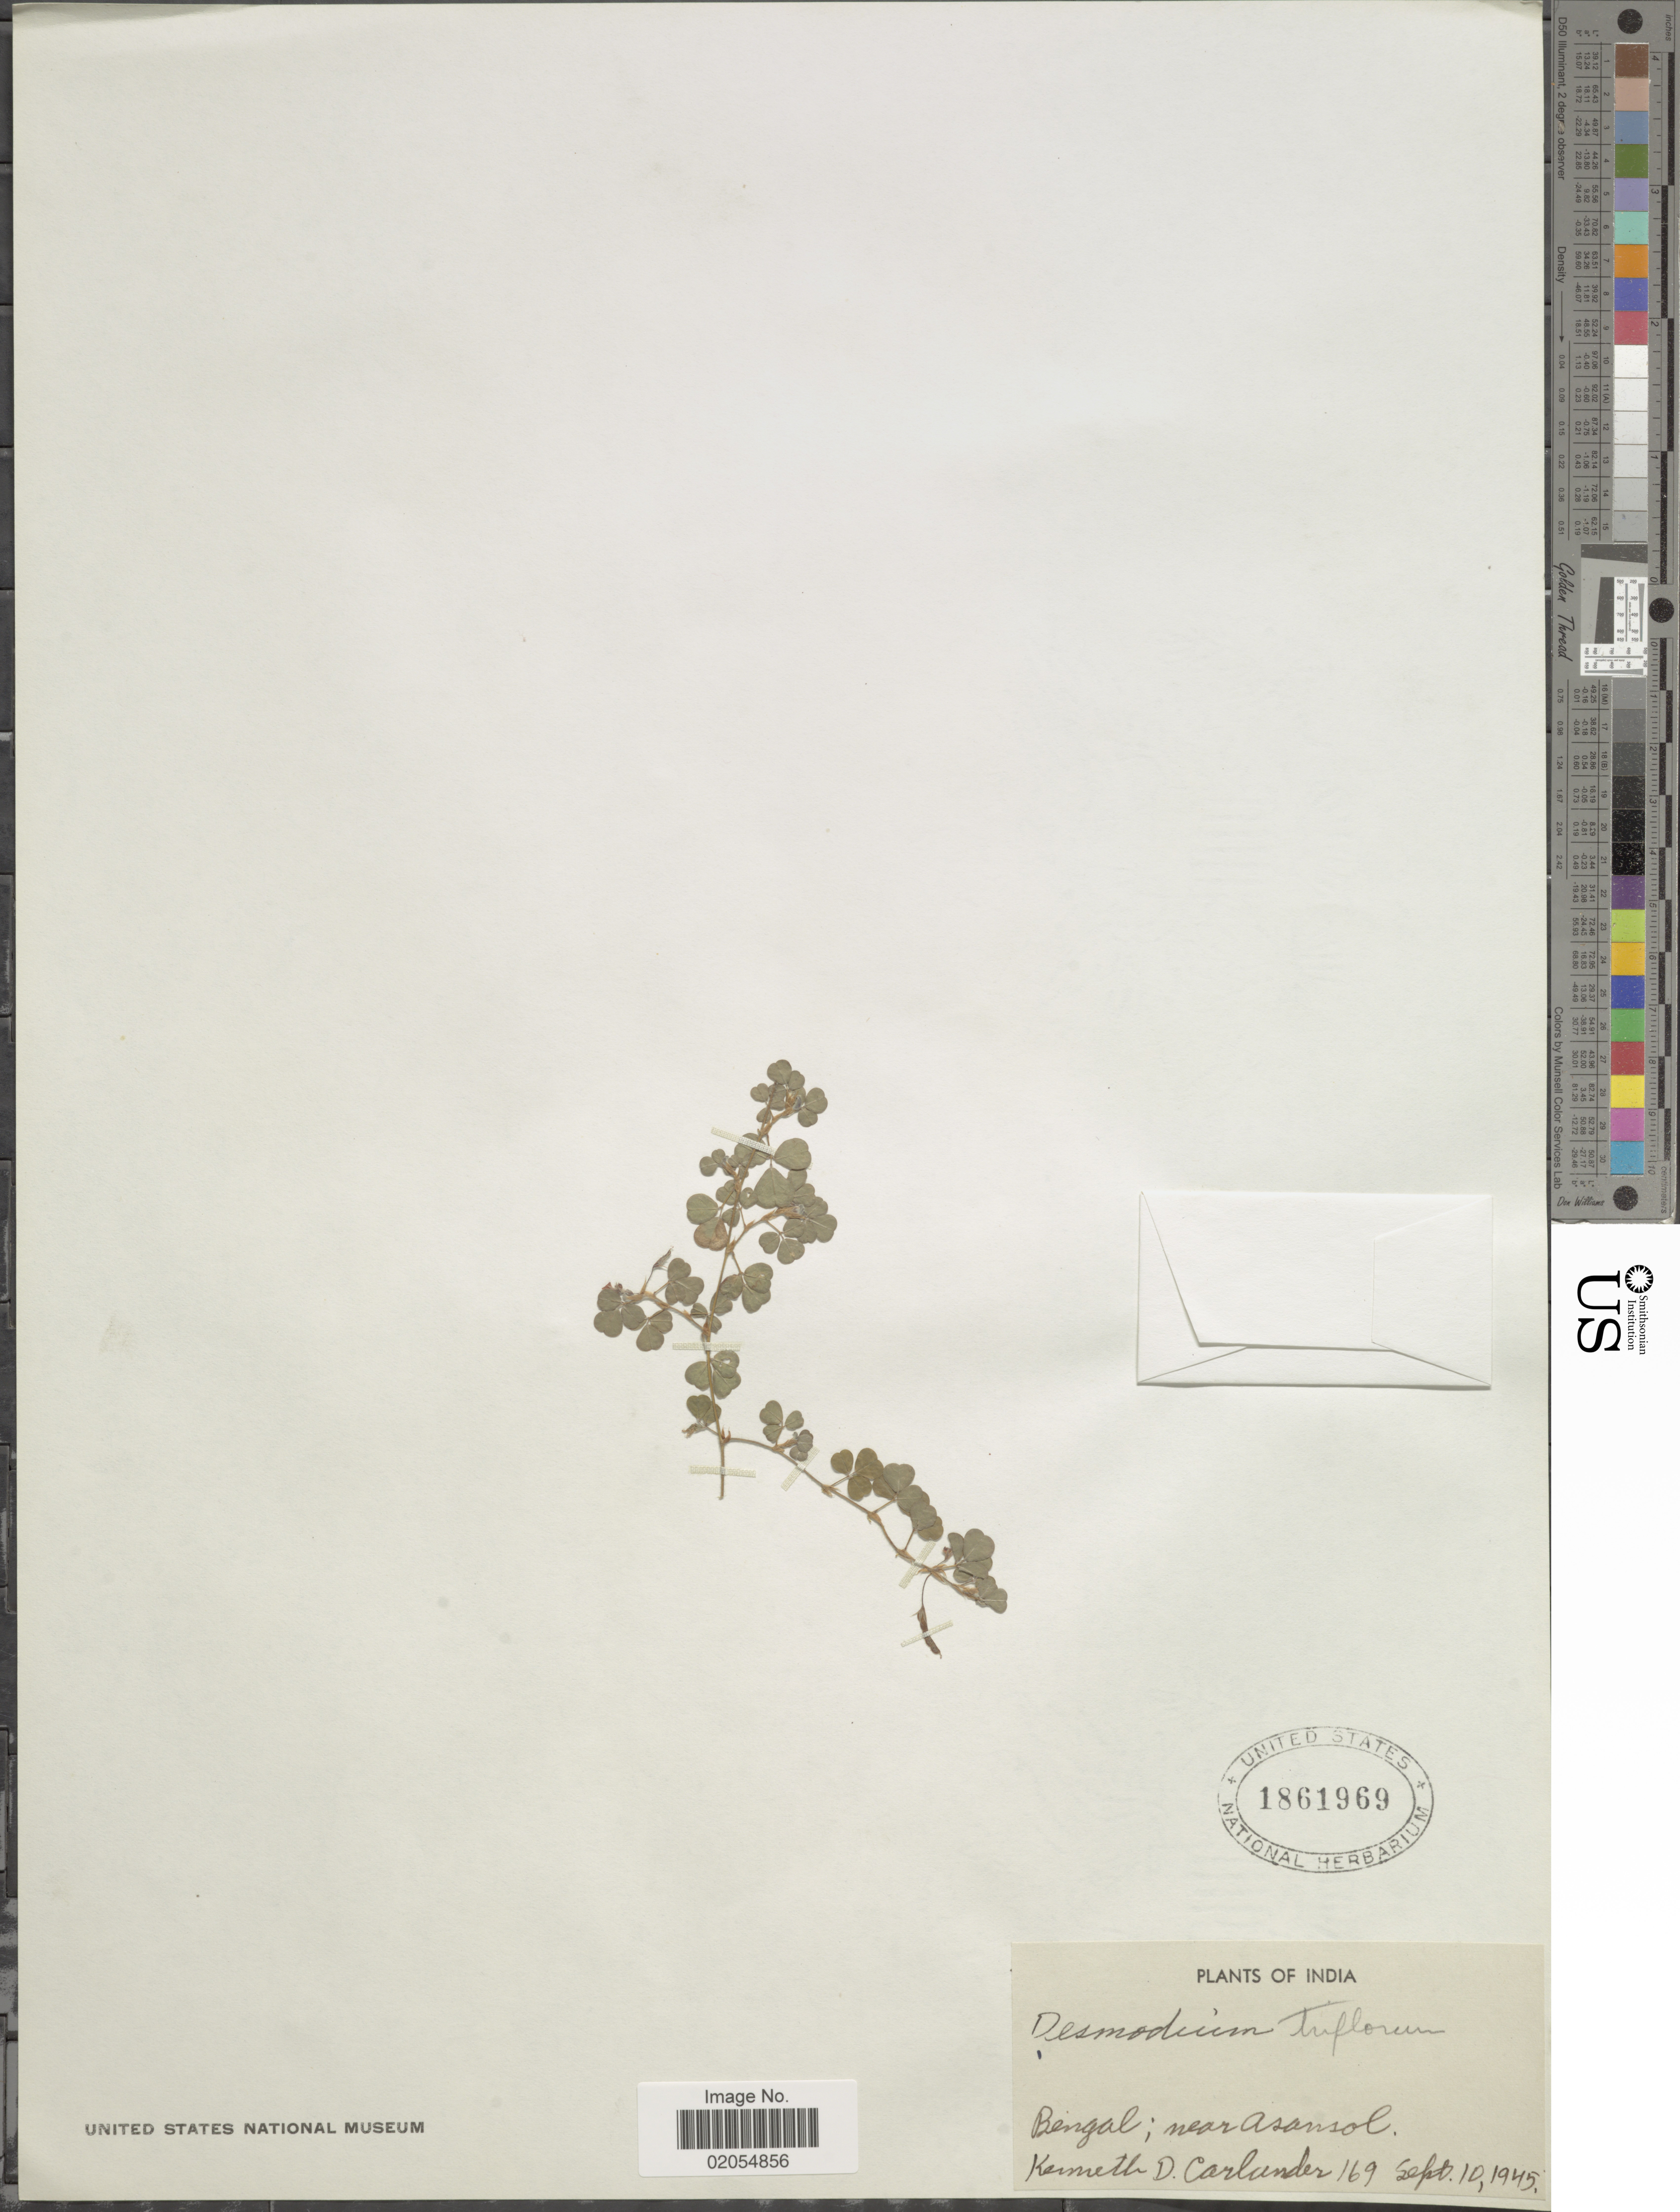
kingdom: Plantae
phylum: Tracheophyta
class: Magnoliopsida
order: Fabales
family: Fabaceae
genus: Grona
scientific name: Grona triflora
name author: (L.) H. Ohashi & K. Ohashi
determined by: Strong, Mark T., (BOT), Smithsonian Institution - National Museum of Natural History (UNITED STATES)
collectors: K. Carlander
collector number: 169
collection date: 1945-09-10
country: India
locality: Bengal: near Asansol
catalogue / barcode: US 1861969